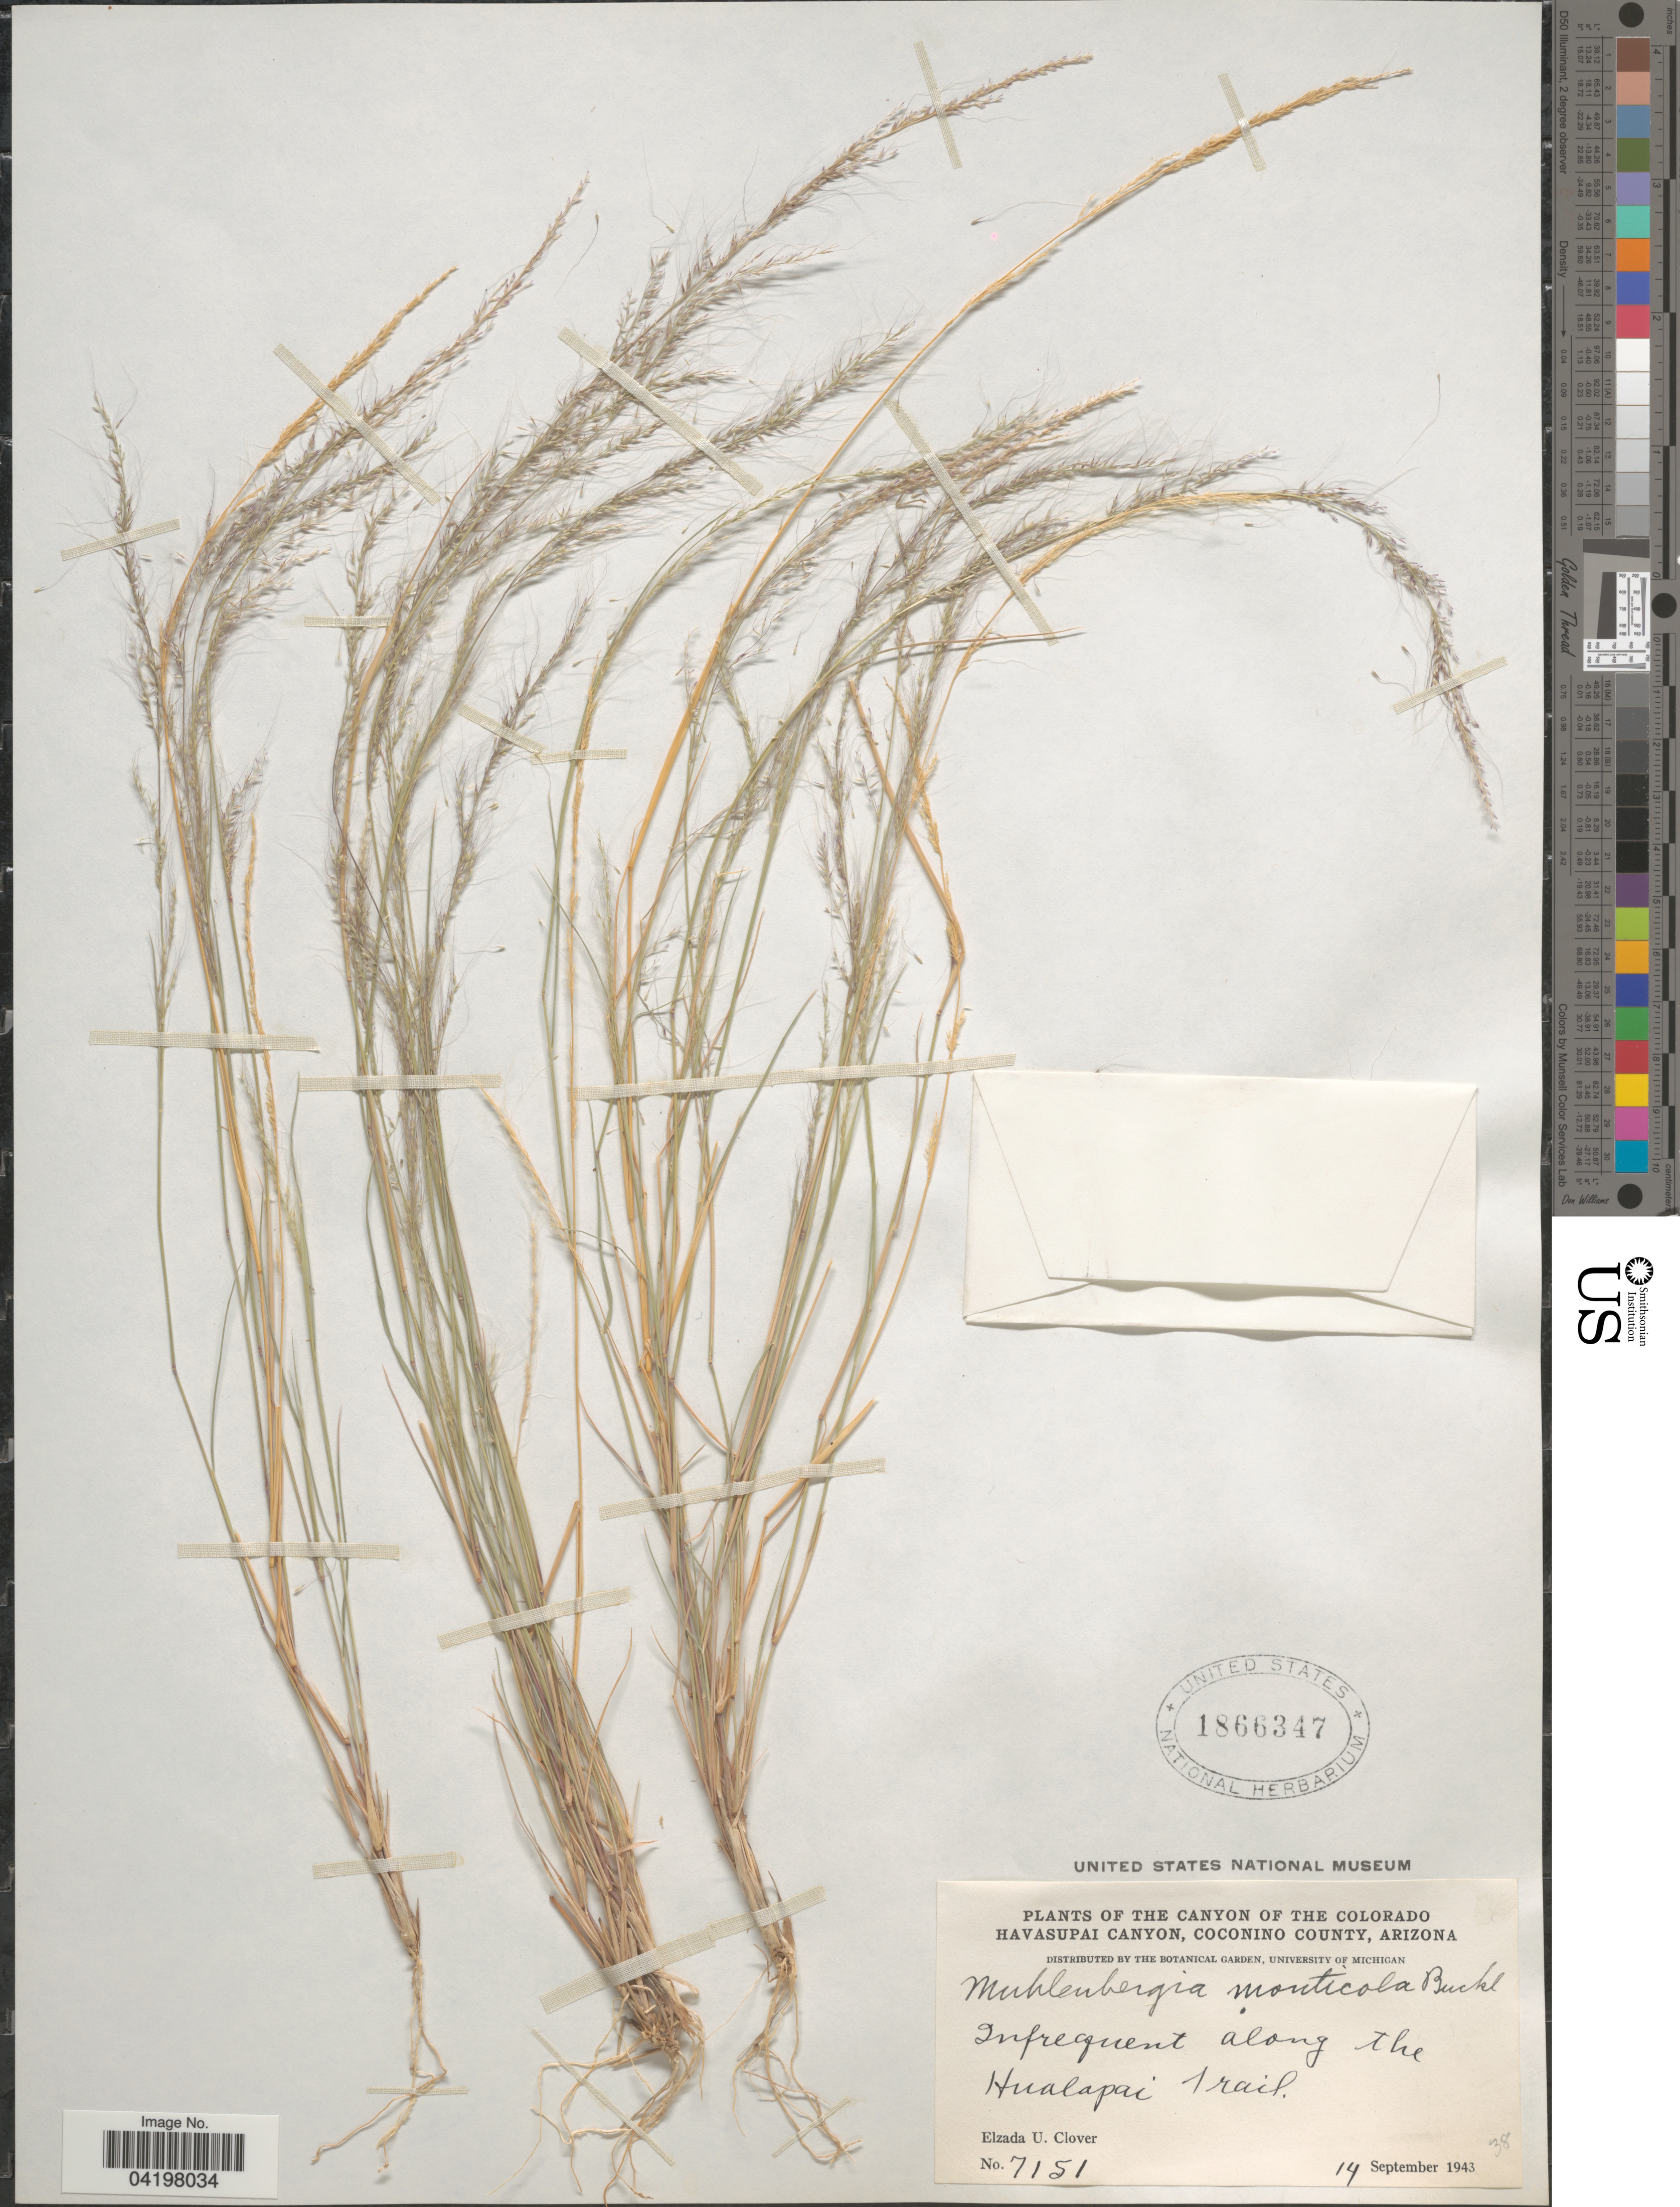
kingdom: Plantae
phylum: Tracheophyta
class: Liliopsida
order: Poales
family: Poaceae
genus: Muhlenbergia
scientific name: Muhlenbergia tenuifolia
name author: (Kunth) Kunth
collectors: E. U. Clover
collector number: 7151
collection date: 1943-09-14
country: United States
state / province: Arizona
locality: The Canyon of the Colorado. Havasupai Canyon, Coconino County. Infrequent along the Hualapai trail.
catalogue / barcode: US 1866347